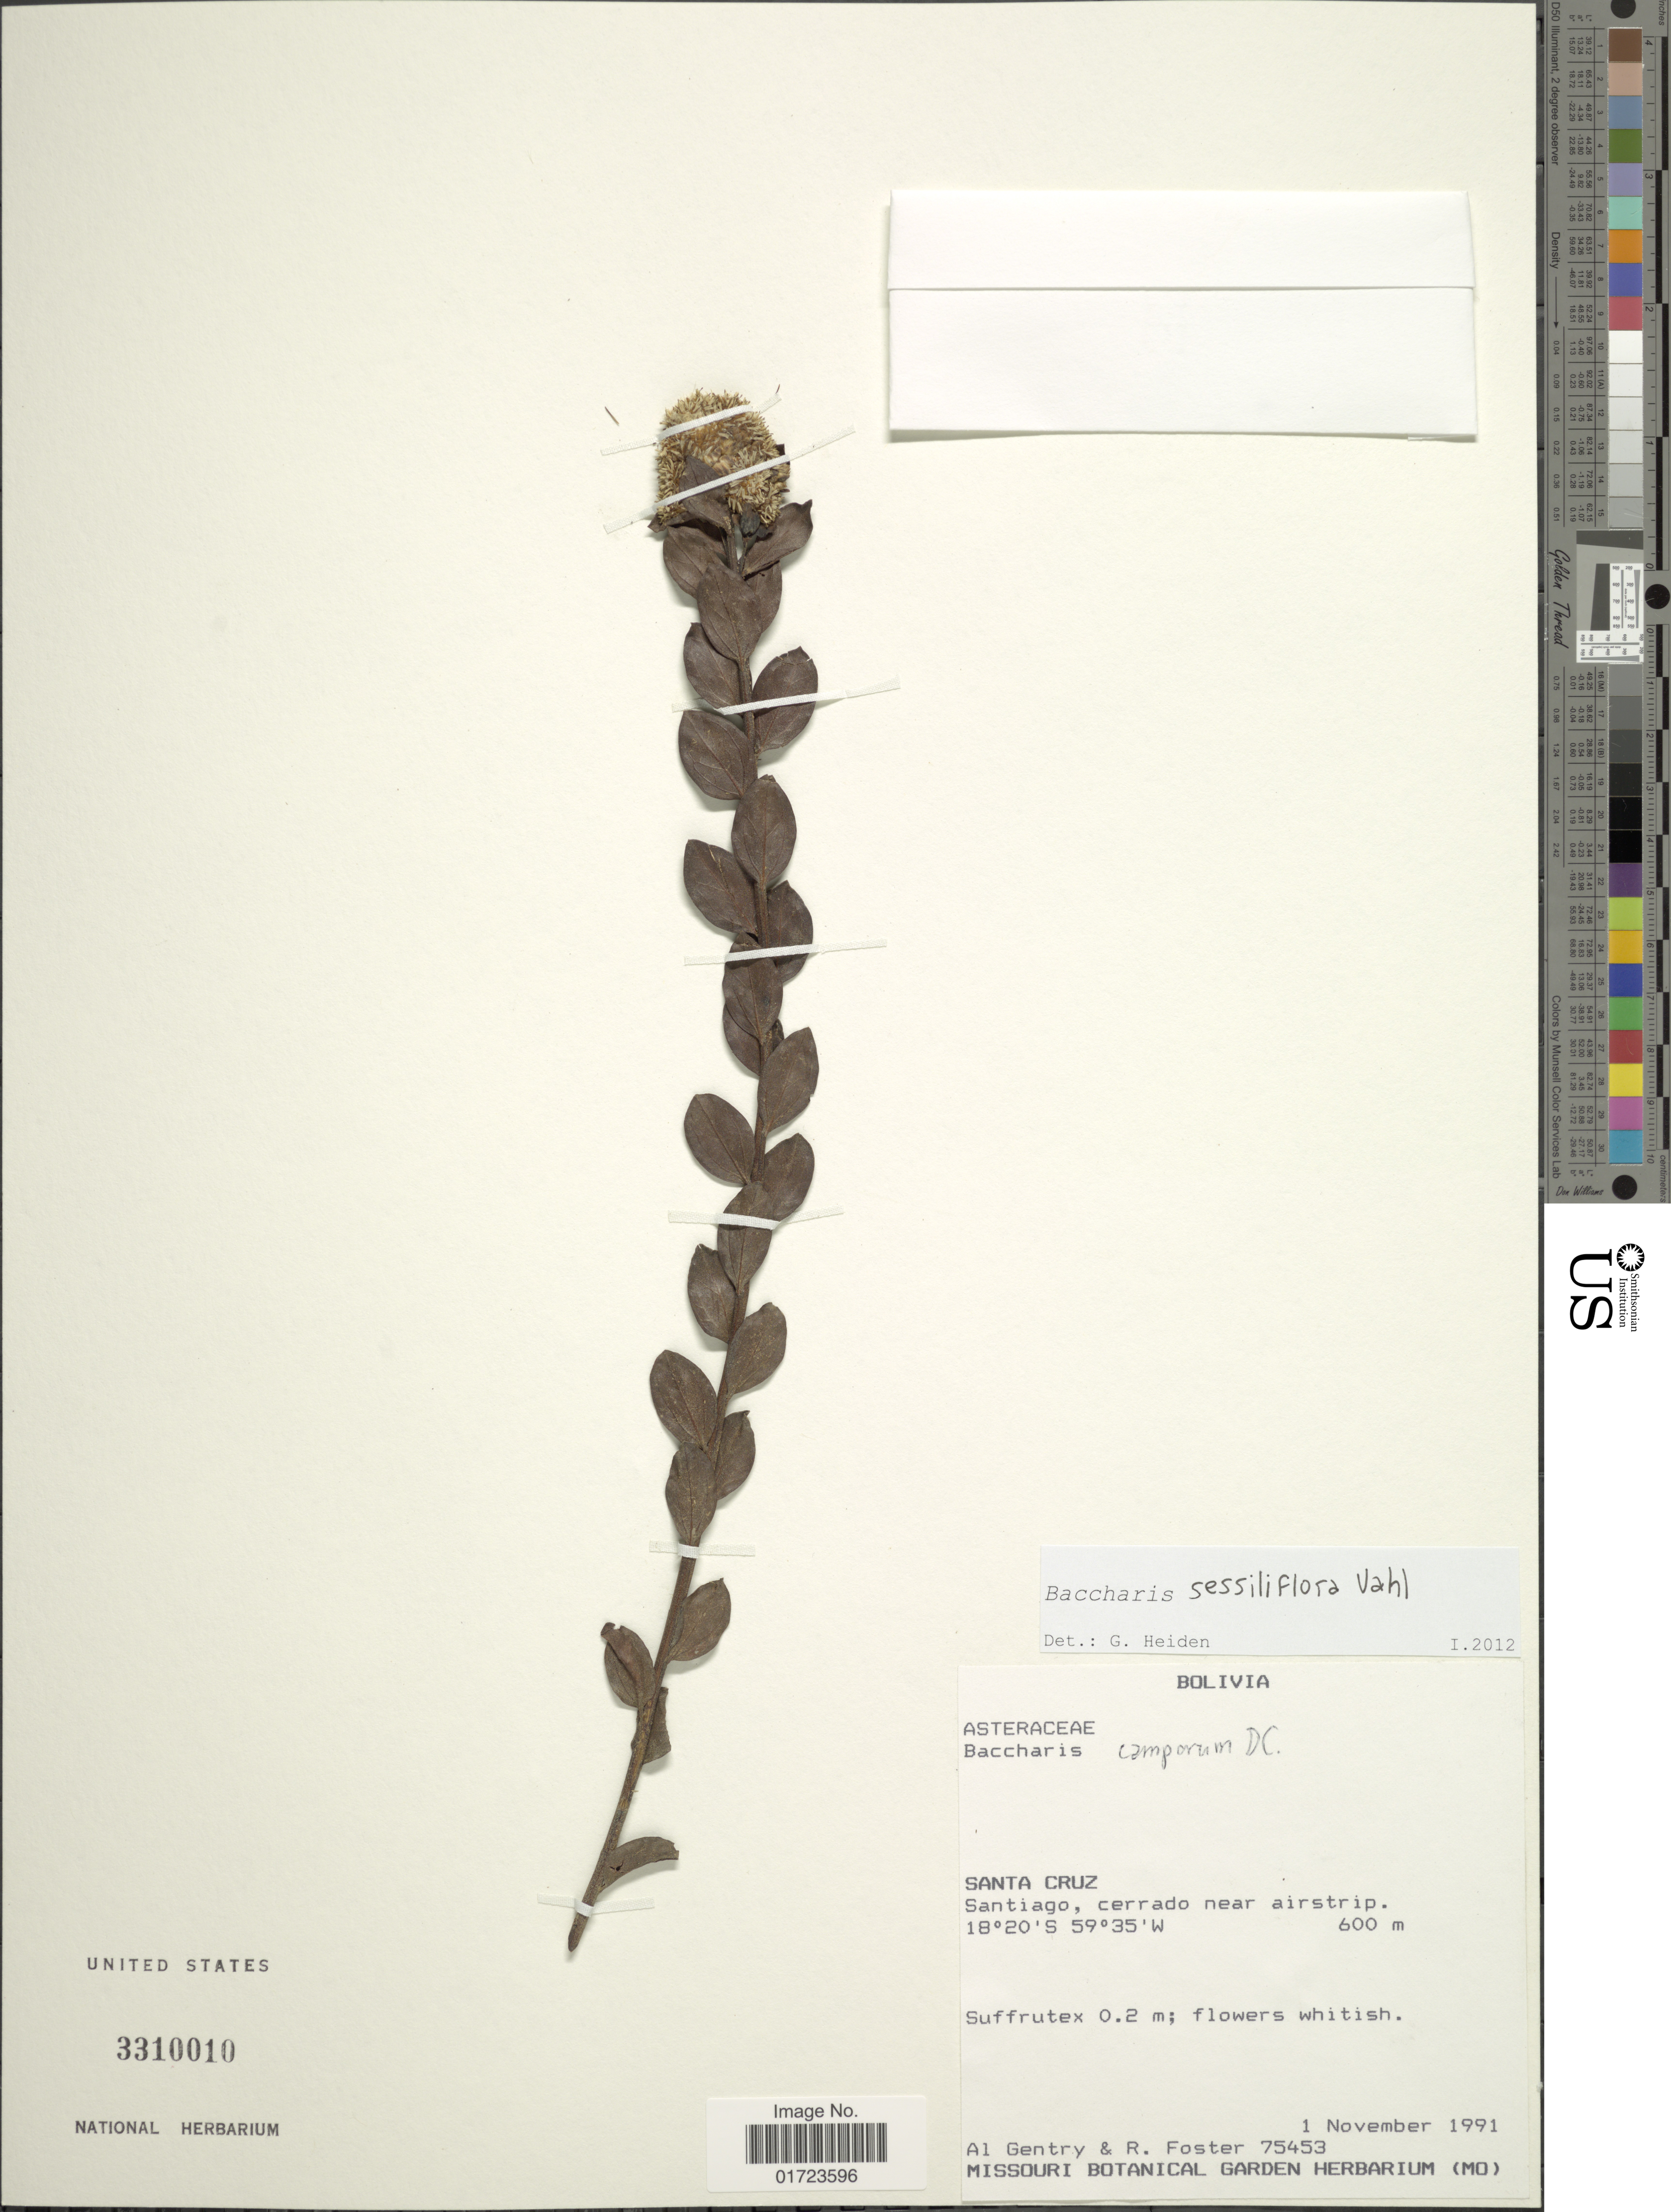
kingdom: Plantae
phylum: Tracheophyta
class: Magnoliopsida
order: Asterales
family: Asteraceae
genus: Baccharis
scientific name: Baccharis sessiliflora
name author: Vahl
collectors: A. H. Gentry & R. Foster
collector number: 745453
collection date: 1991-11-01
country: Bolivia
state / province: Santa Cruz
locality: Santa Cruz, Santiago, cerrado near airstrip.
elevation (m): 600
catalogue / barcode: US 3310010